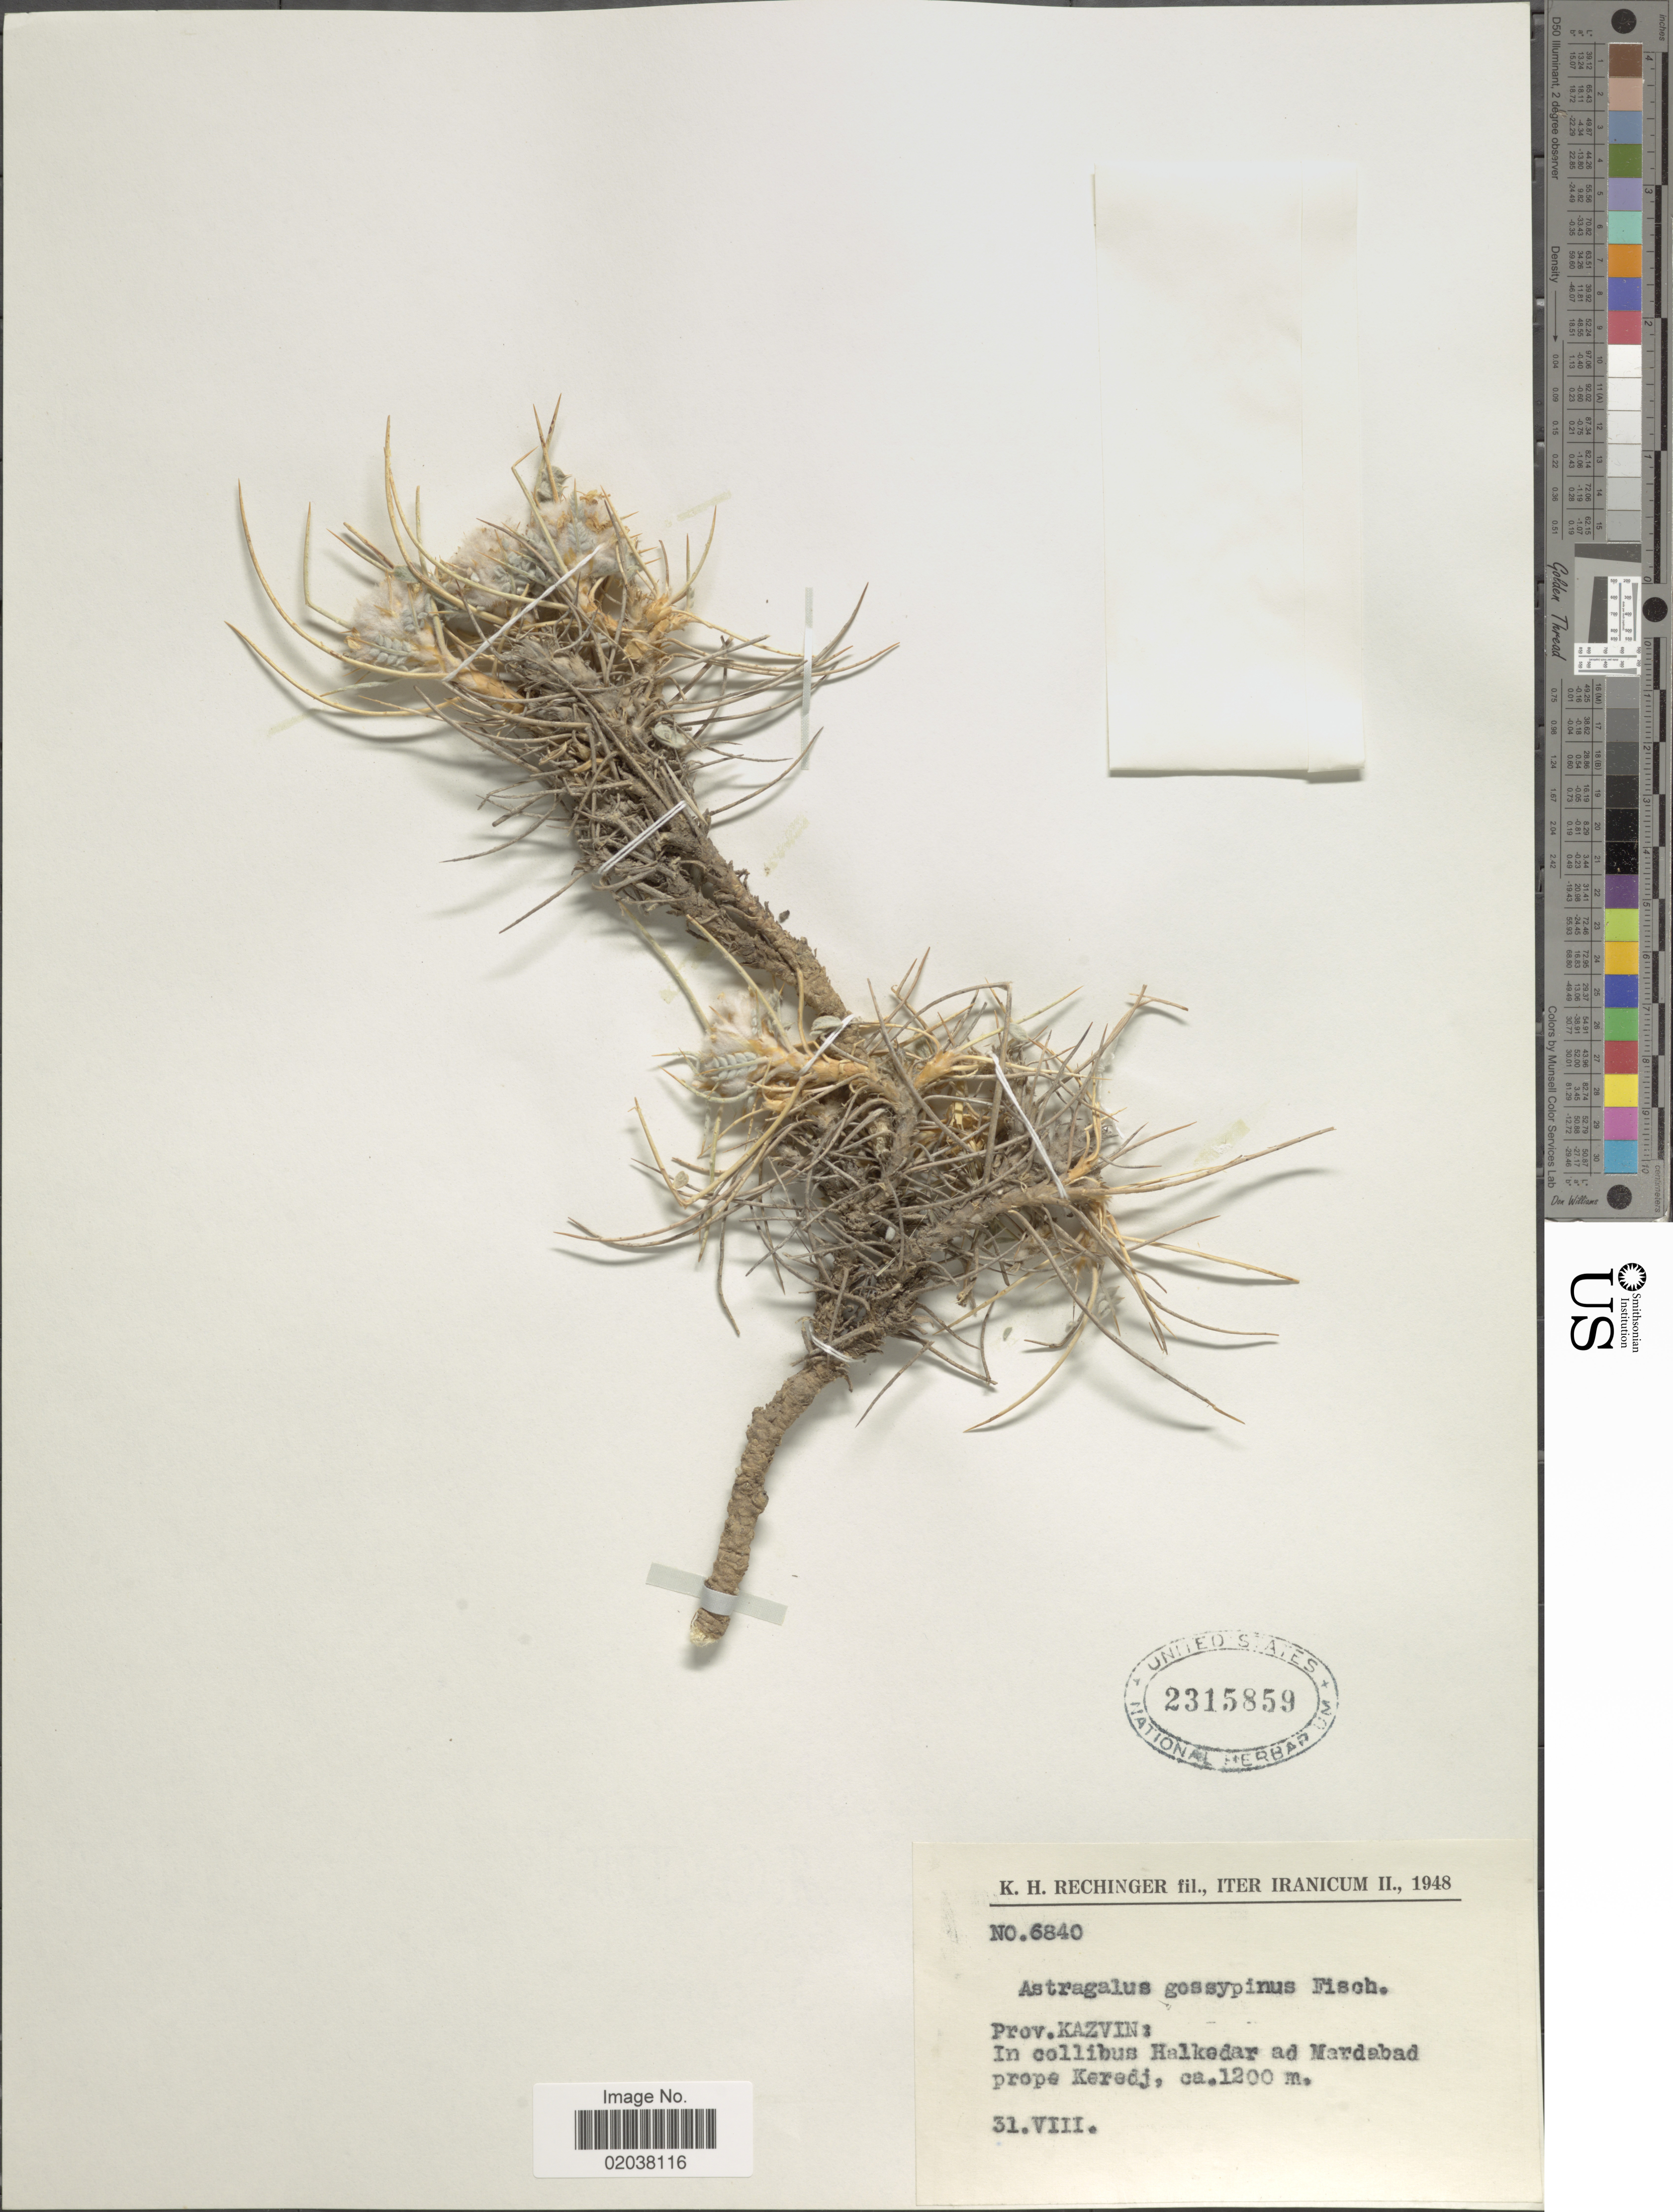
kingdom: Plantae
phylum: Tracheophyta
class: Magnoliopsida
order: Fabales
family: Fabaceae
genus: Astragalus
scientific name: Astragalus gossypinus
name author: Fisch.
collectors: K. H. Rechinger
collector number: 6840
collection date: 1948-08-31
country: Iran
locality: Prov.Kazvin: in collibus Halkedar ad Mardabad prope Keredj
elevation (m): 1200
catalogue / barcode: US 2315859